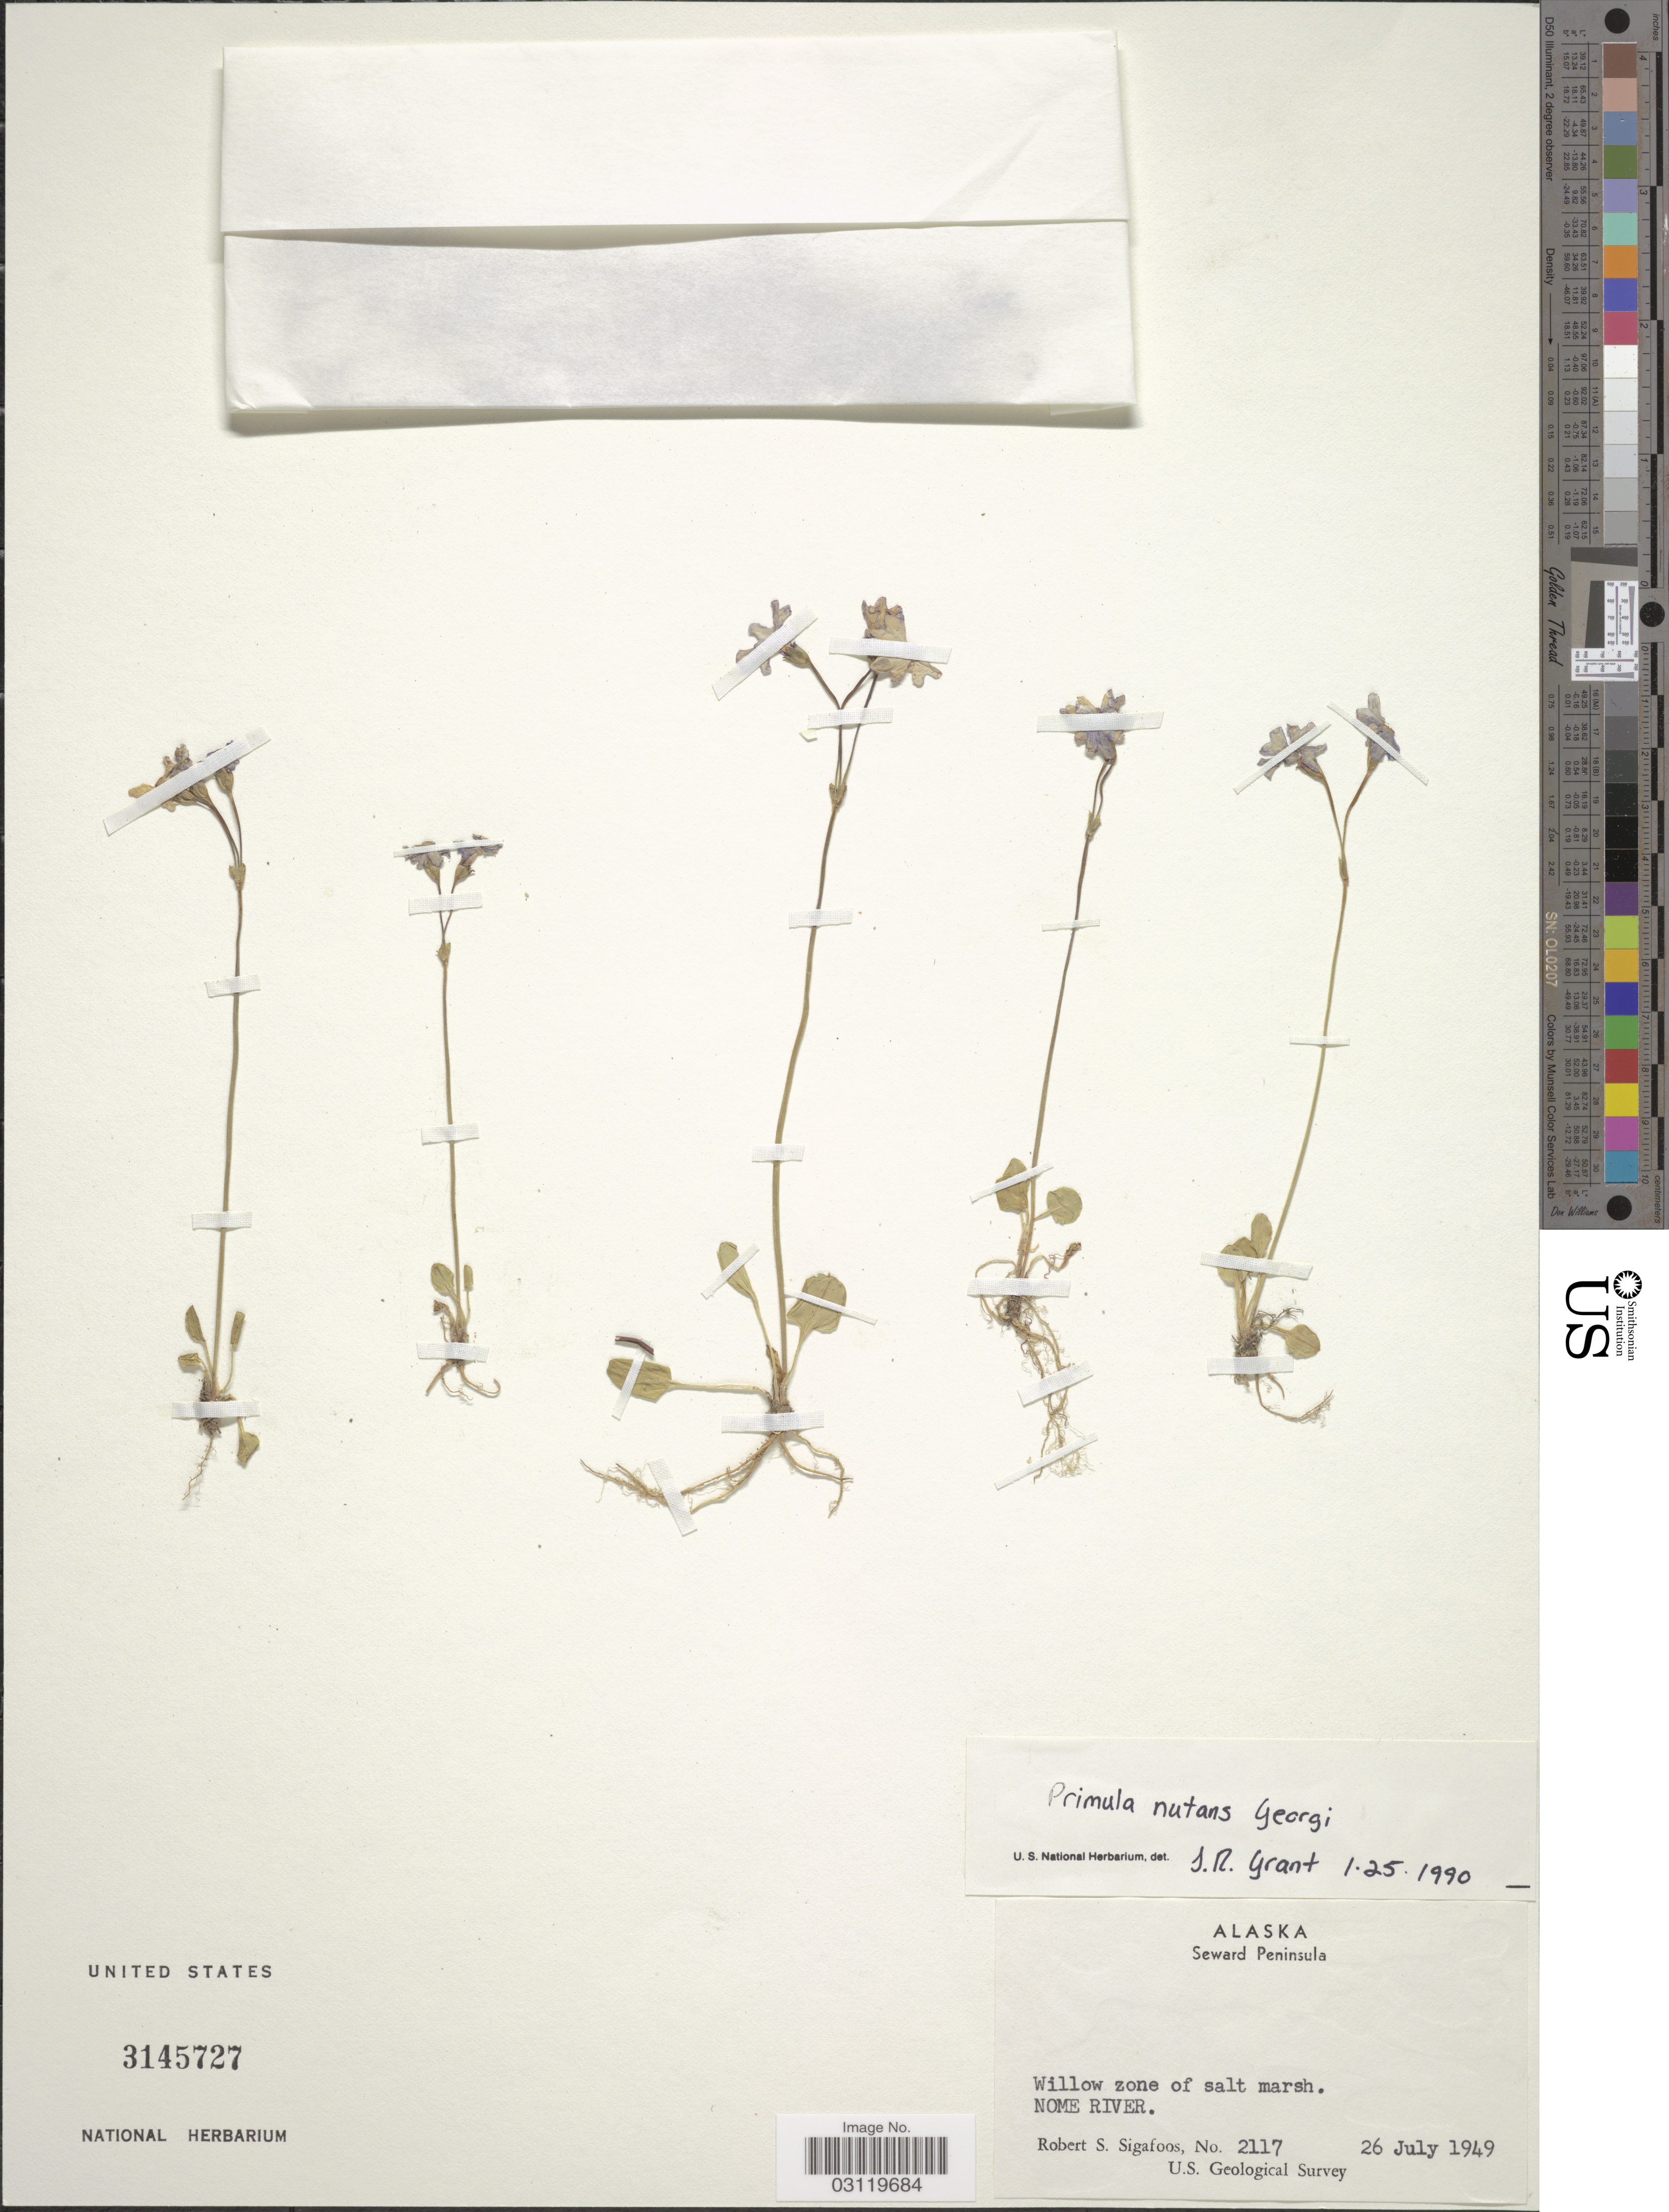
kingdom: Plantae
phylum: Tracheophyta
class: Magnoliopsida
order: Ericales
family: Primulaceae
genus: Primula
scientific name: Primula nutans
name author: Georgi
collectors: R. Sigafoos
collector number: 2117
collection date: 1949-07-26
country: United States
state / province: Alaska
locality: Seward Peninsula, Willow zone of salt marsh. Nome River.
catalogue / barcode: US 3145727